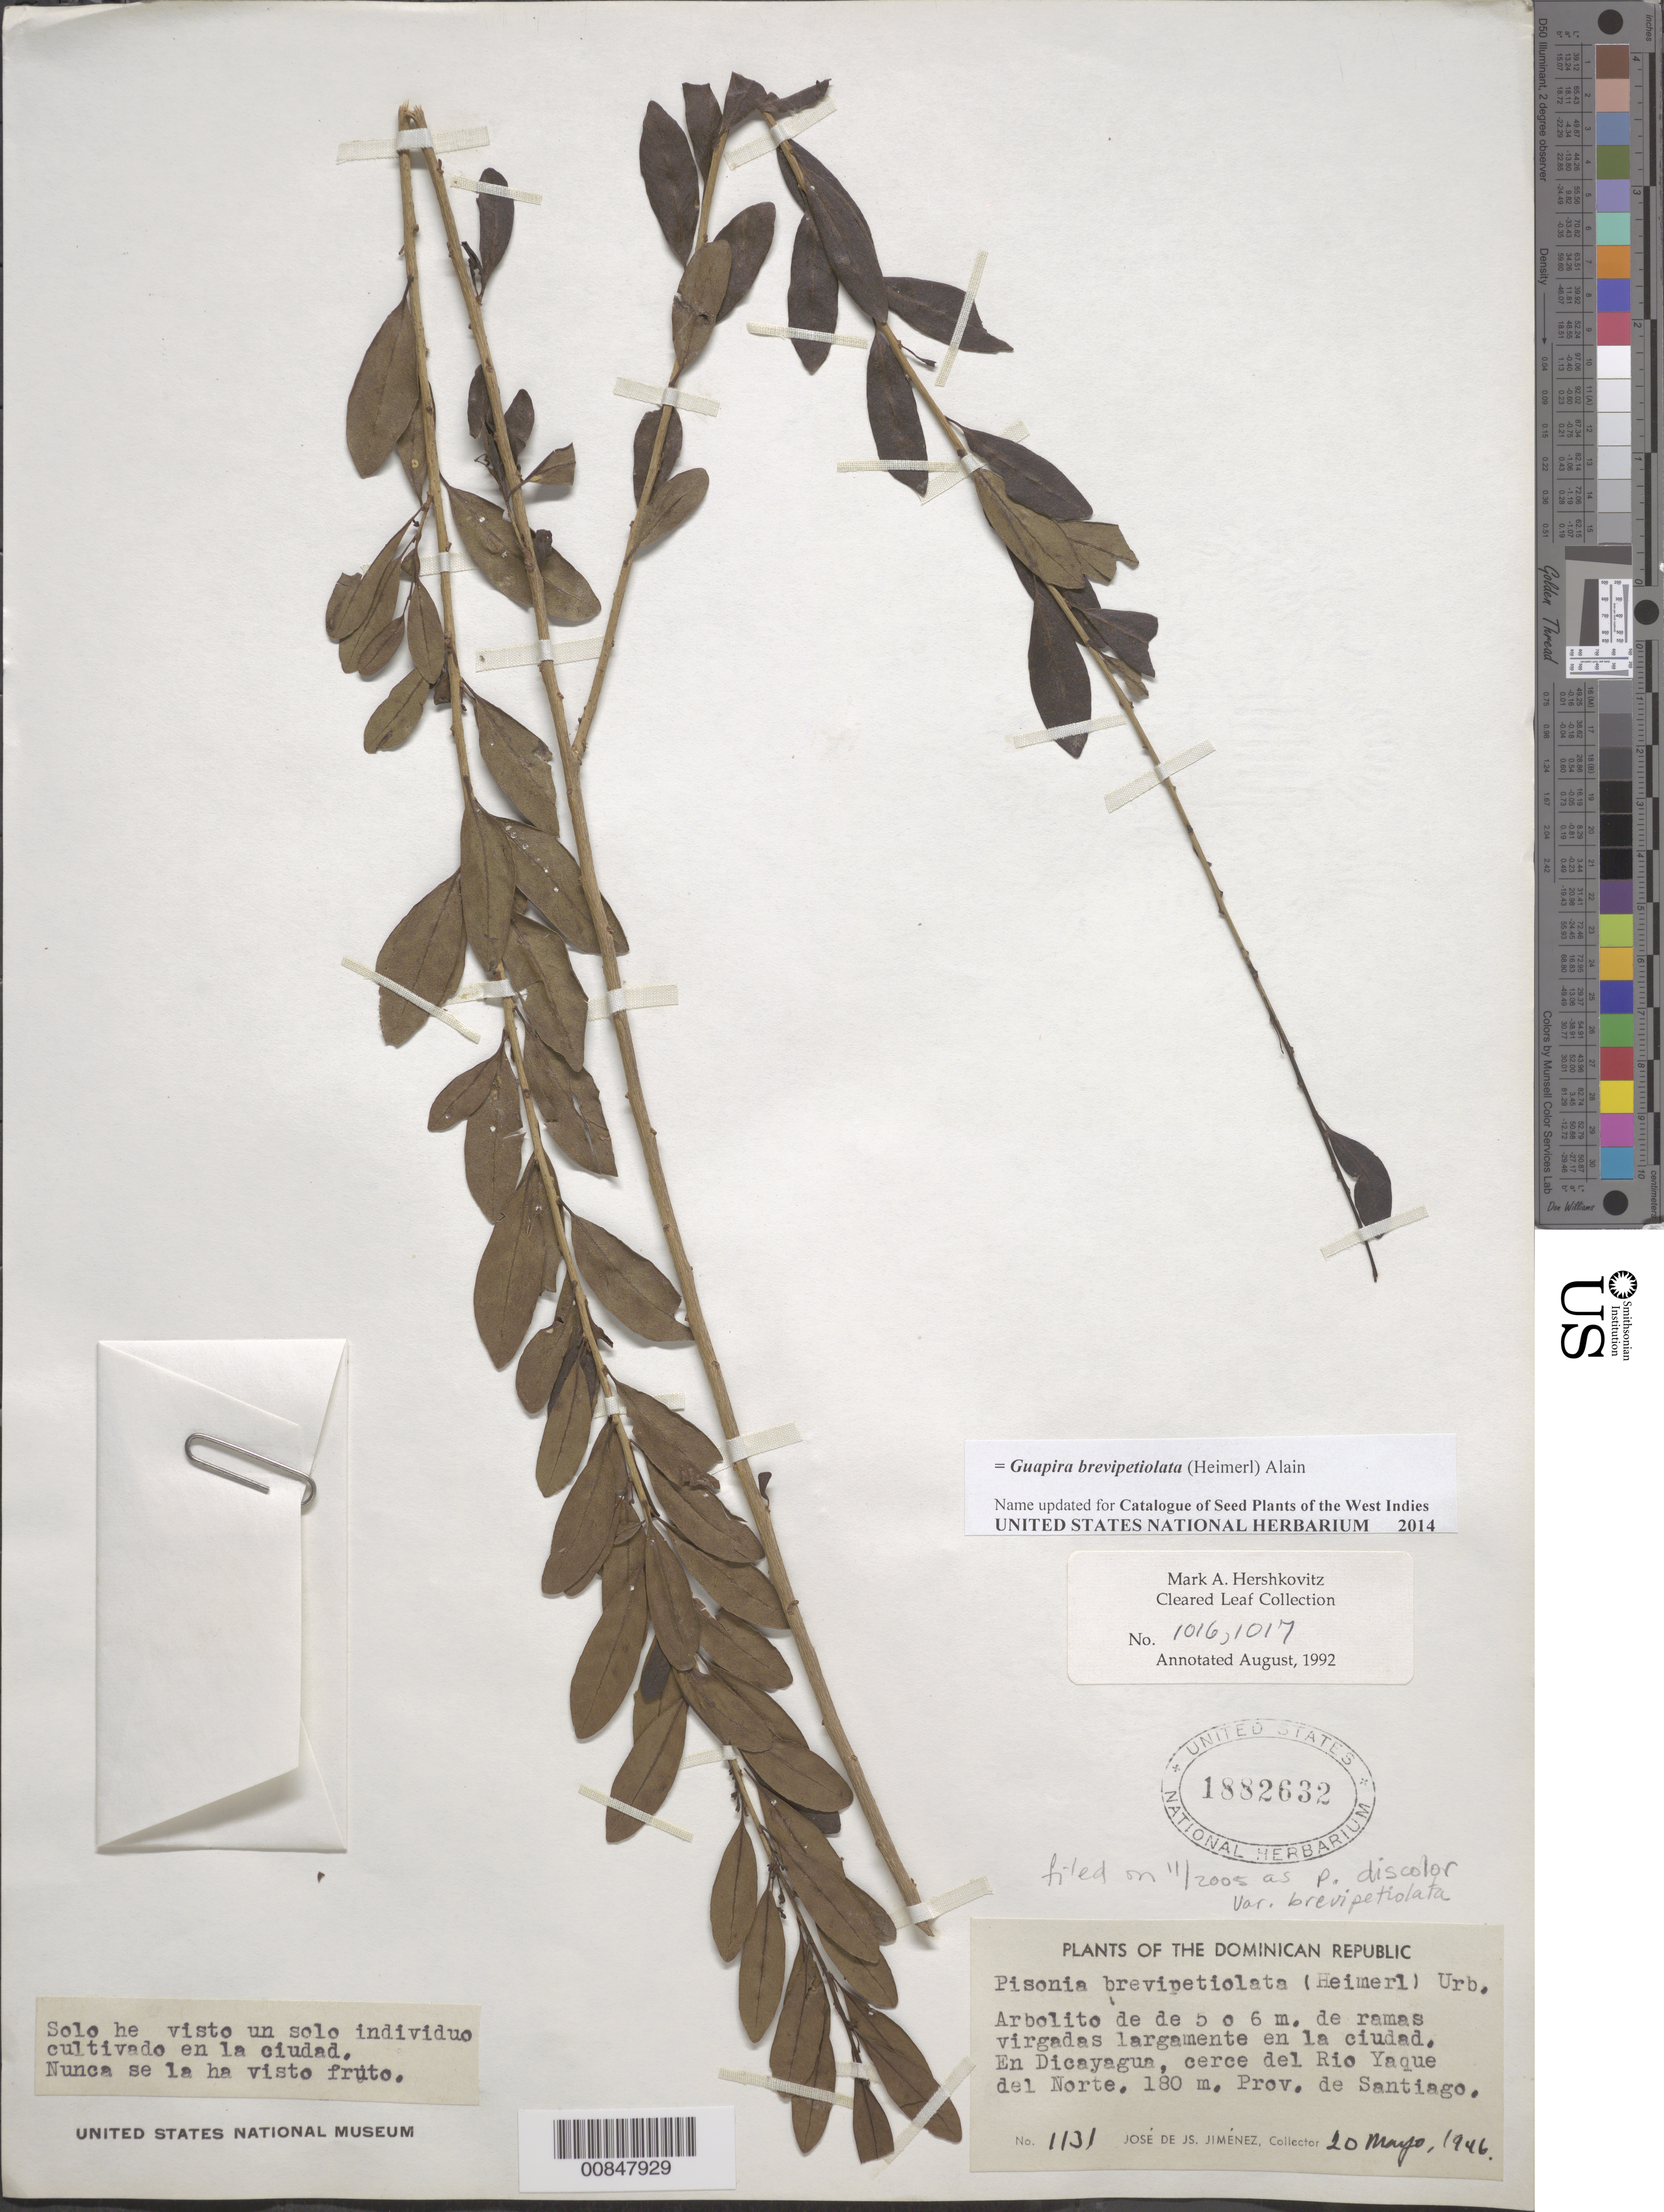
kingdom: Plantae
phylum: Tracheophyta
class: Magnoliopsida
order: Caryophyllales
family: Nyctaginaceae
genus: Guapira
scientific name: Guapira brevipetiolata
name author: (Heimerl) Alain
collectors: J. J. Jiménez Almonte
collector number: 1131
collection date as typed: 20 May 1946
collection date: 1946-05-20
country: Dominican Republic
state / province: Santiago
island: Hispaniola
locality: En la ciudad Dicayagua, cerca del Río Yaque del Norte.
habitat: Solo he visto un solo individuo cultivado en la ciudad. Nunca se la ha visto fruto.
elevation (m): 180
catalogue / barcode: US 1882632